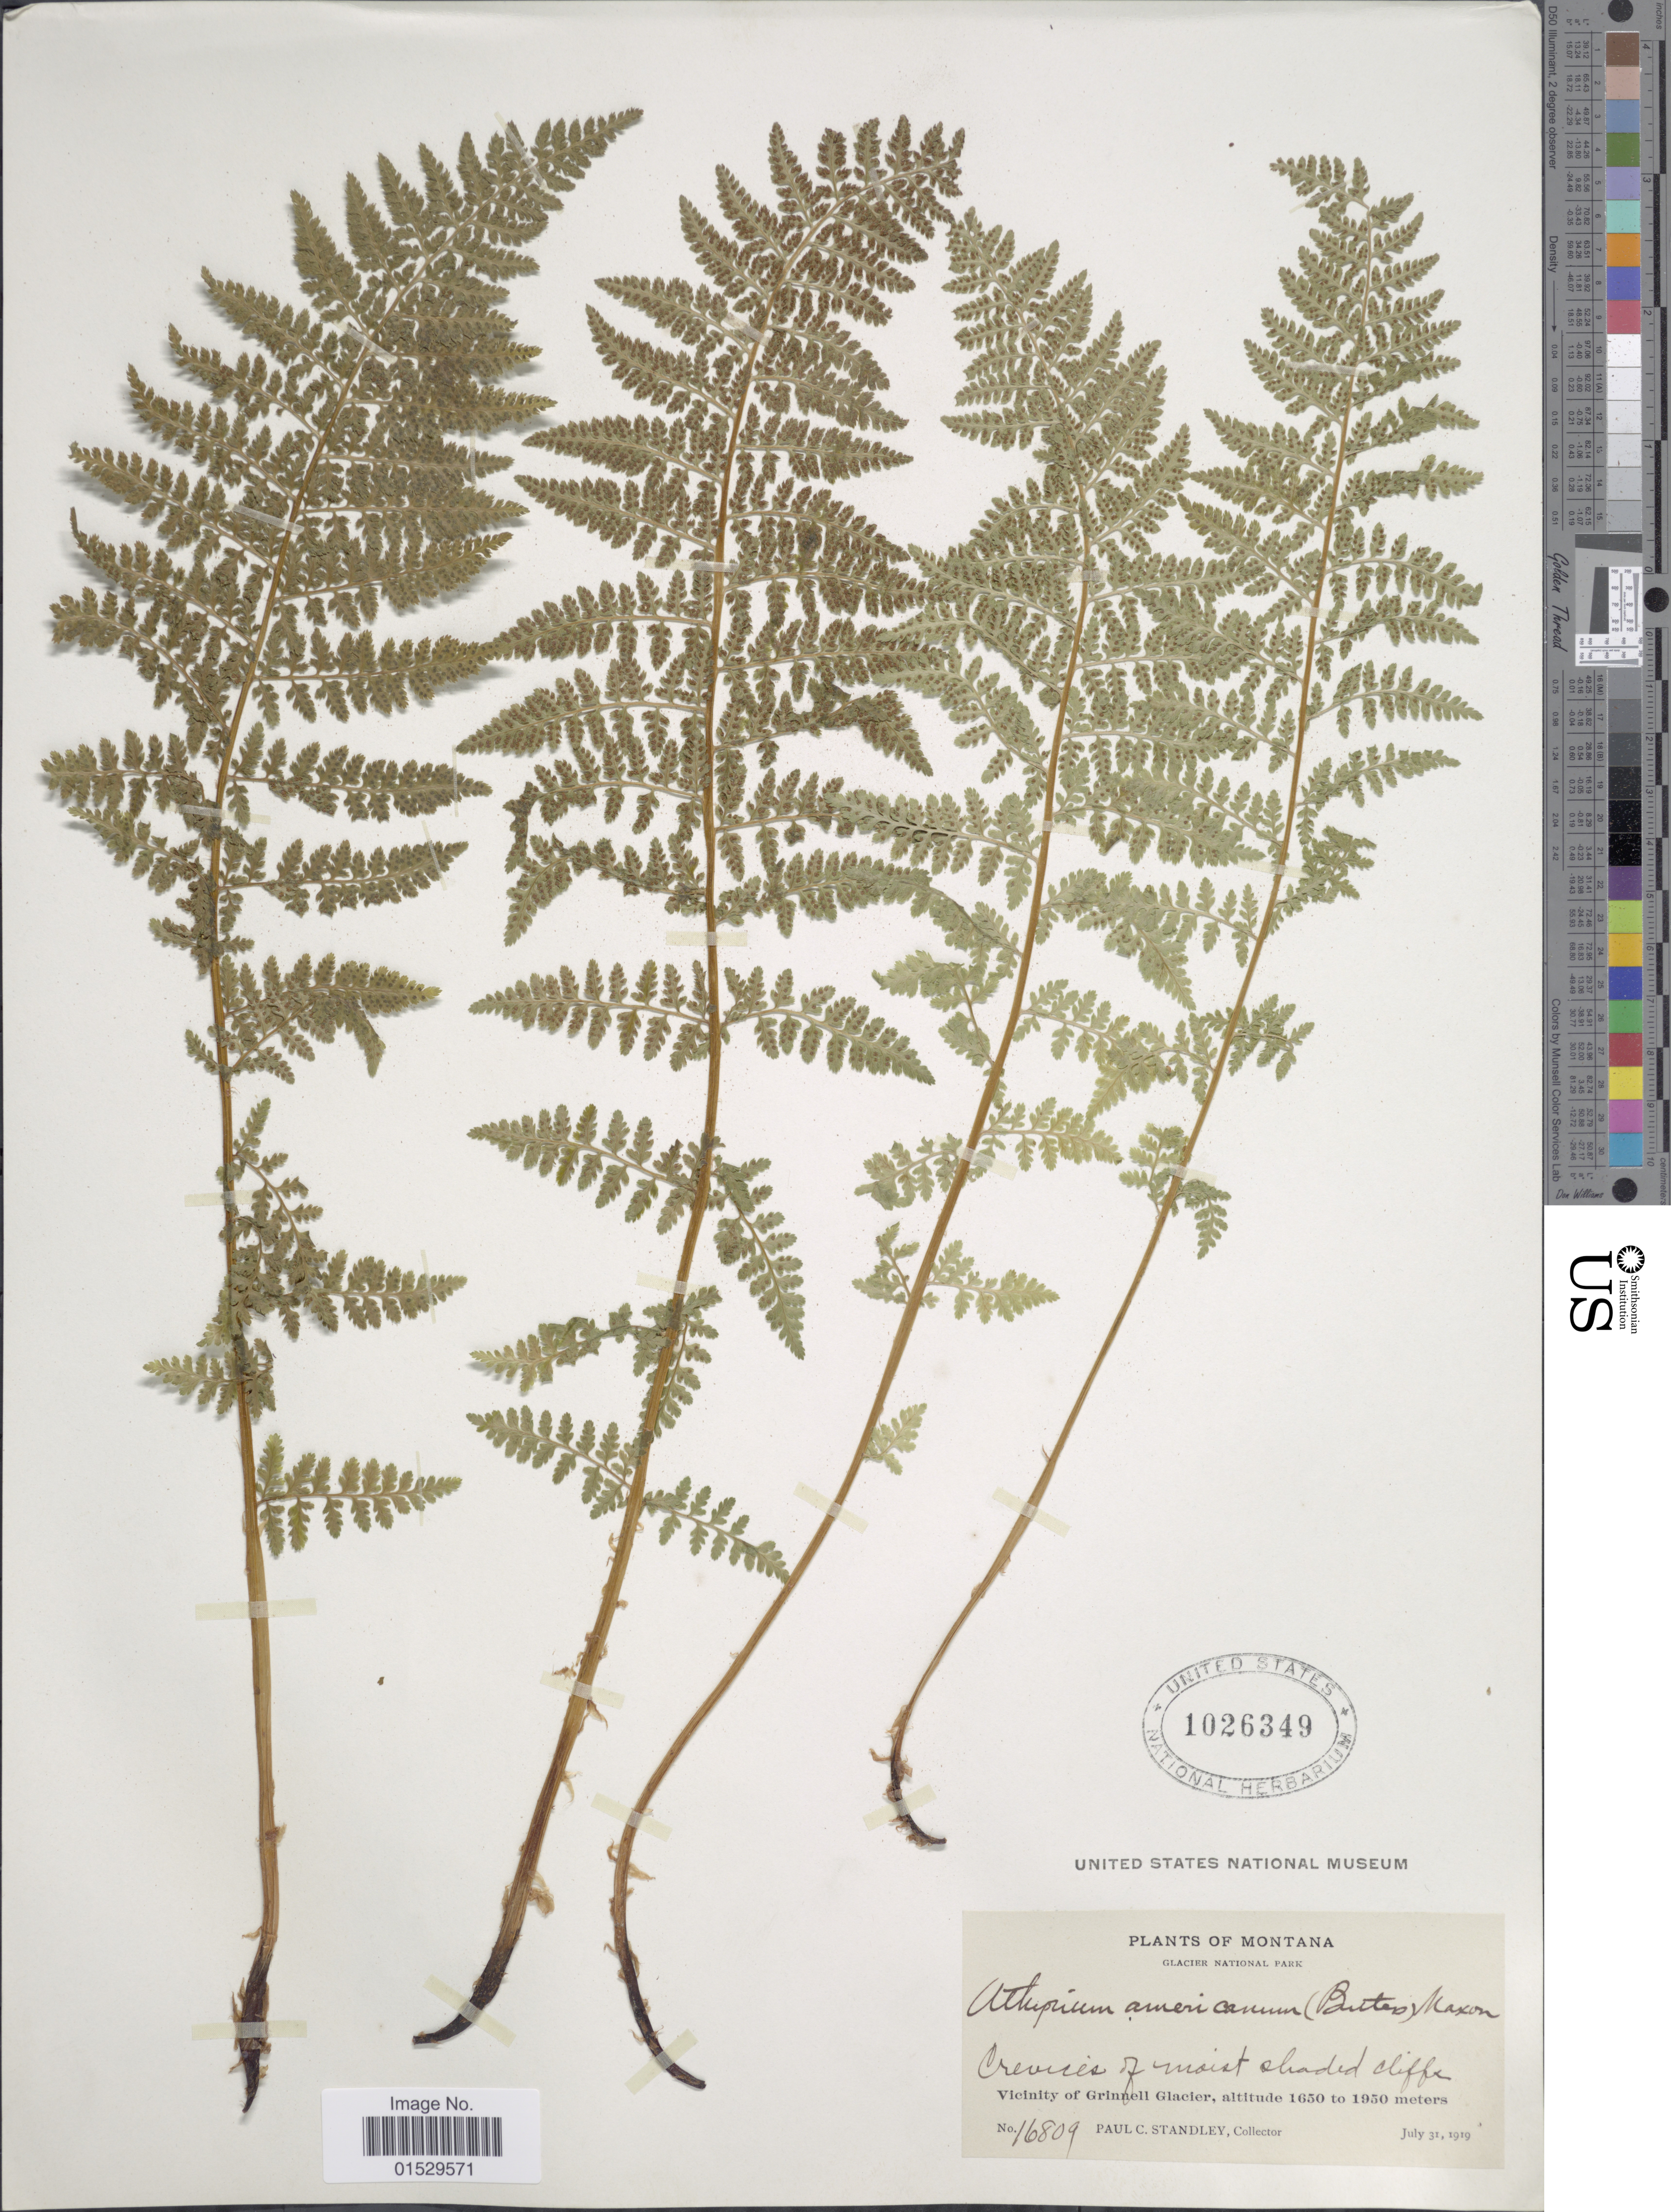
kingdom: Plantae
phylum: Tracheophyta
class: Polypodiopsida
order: Polypodiales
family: Athyriaceae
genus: Athyrium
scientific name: Athyrium distentifolilum subsp. americanum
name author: (Butters) Hultén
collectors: P. C. Standley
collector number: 16809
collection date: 1919-07-31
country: United States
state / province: Montana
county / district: Glacier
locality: Glacier National Park, Vicinity of Grinnell Glacier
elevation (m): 1650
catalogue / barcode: US 1026349